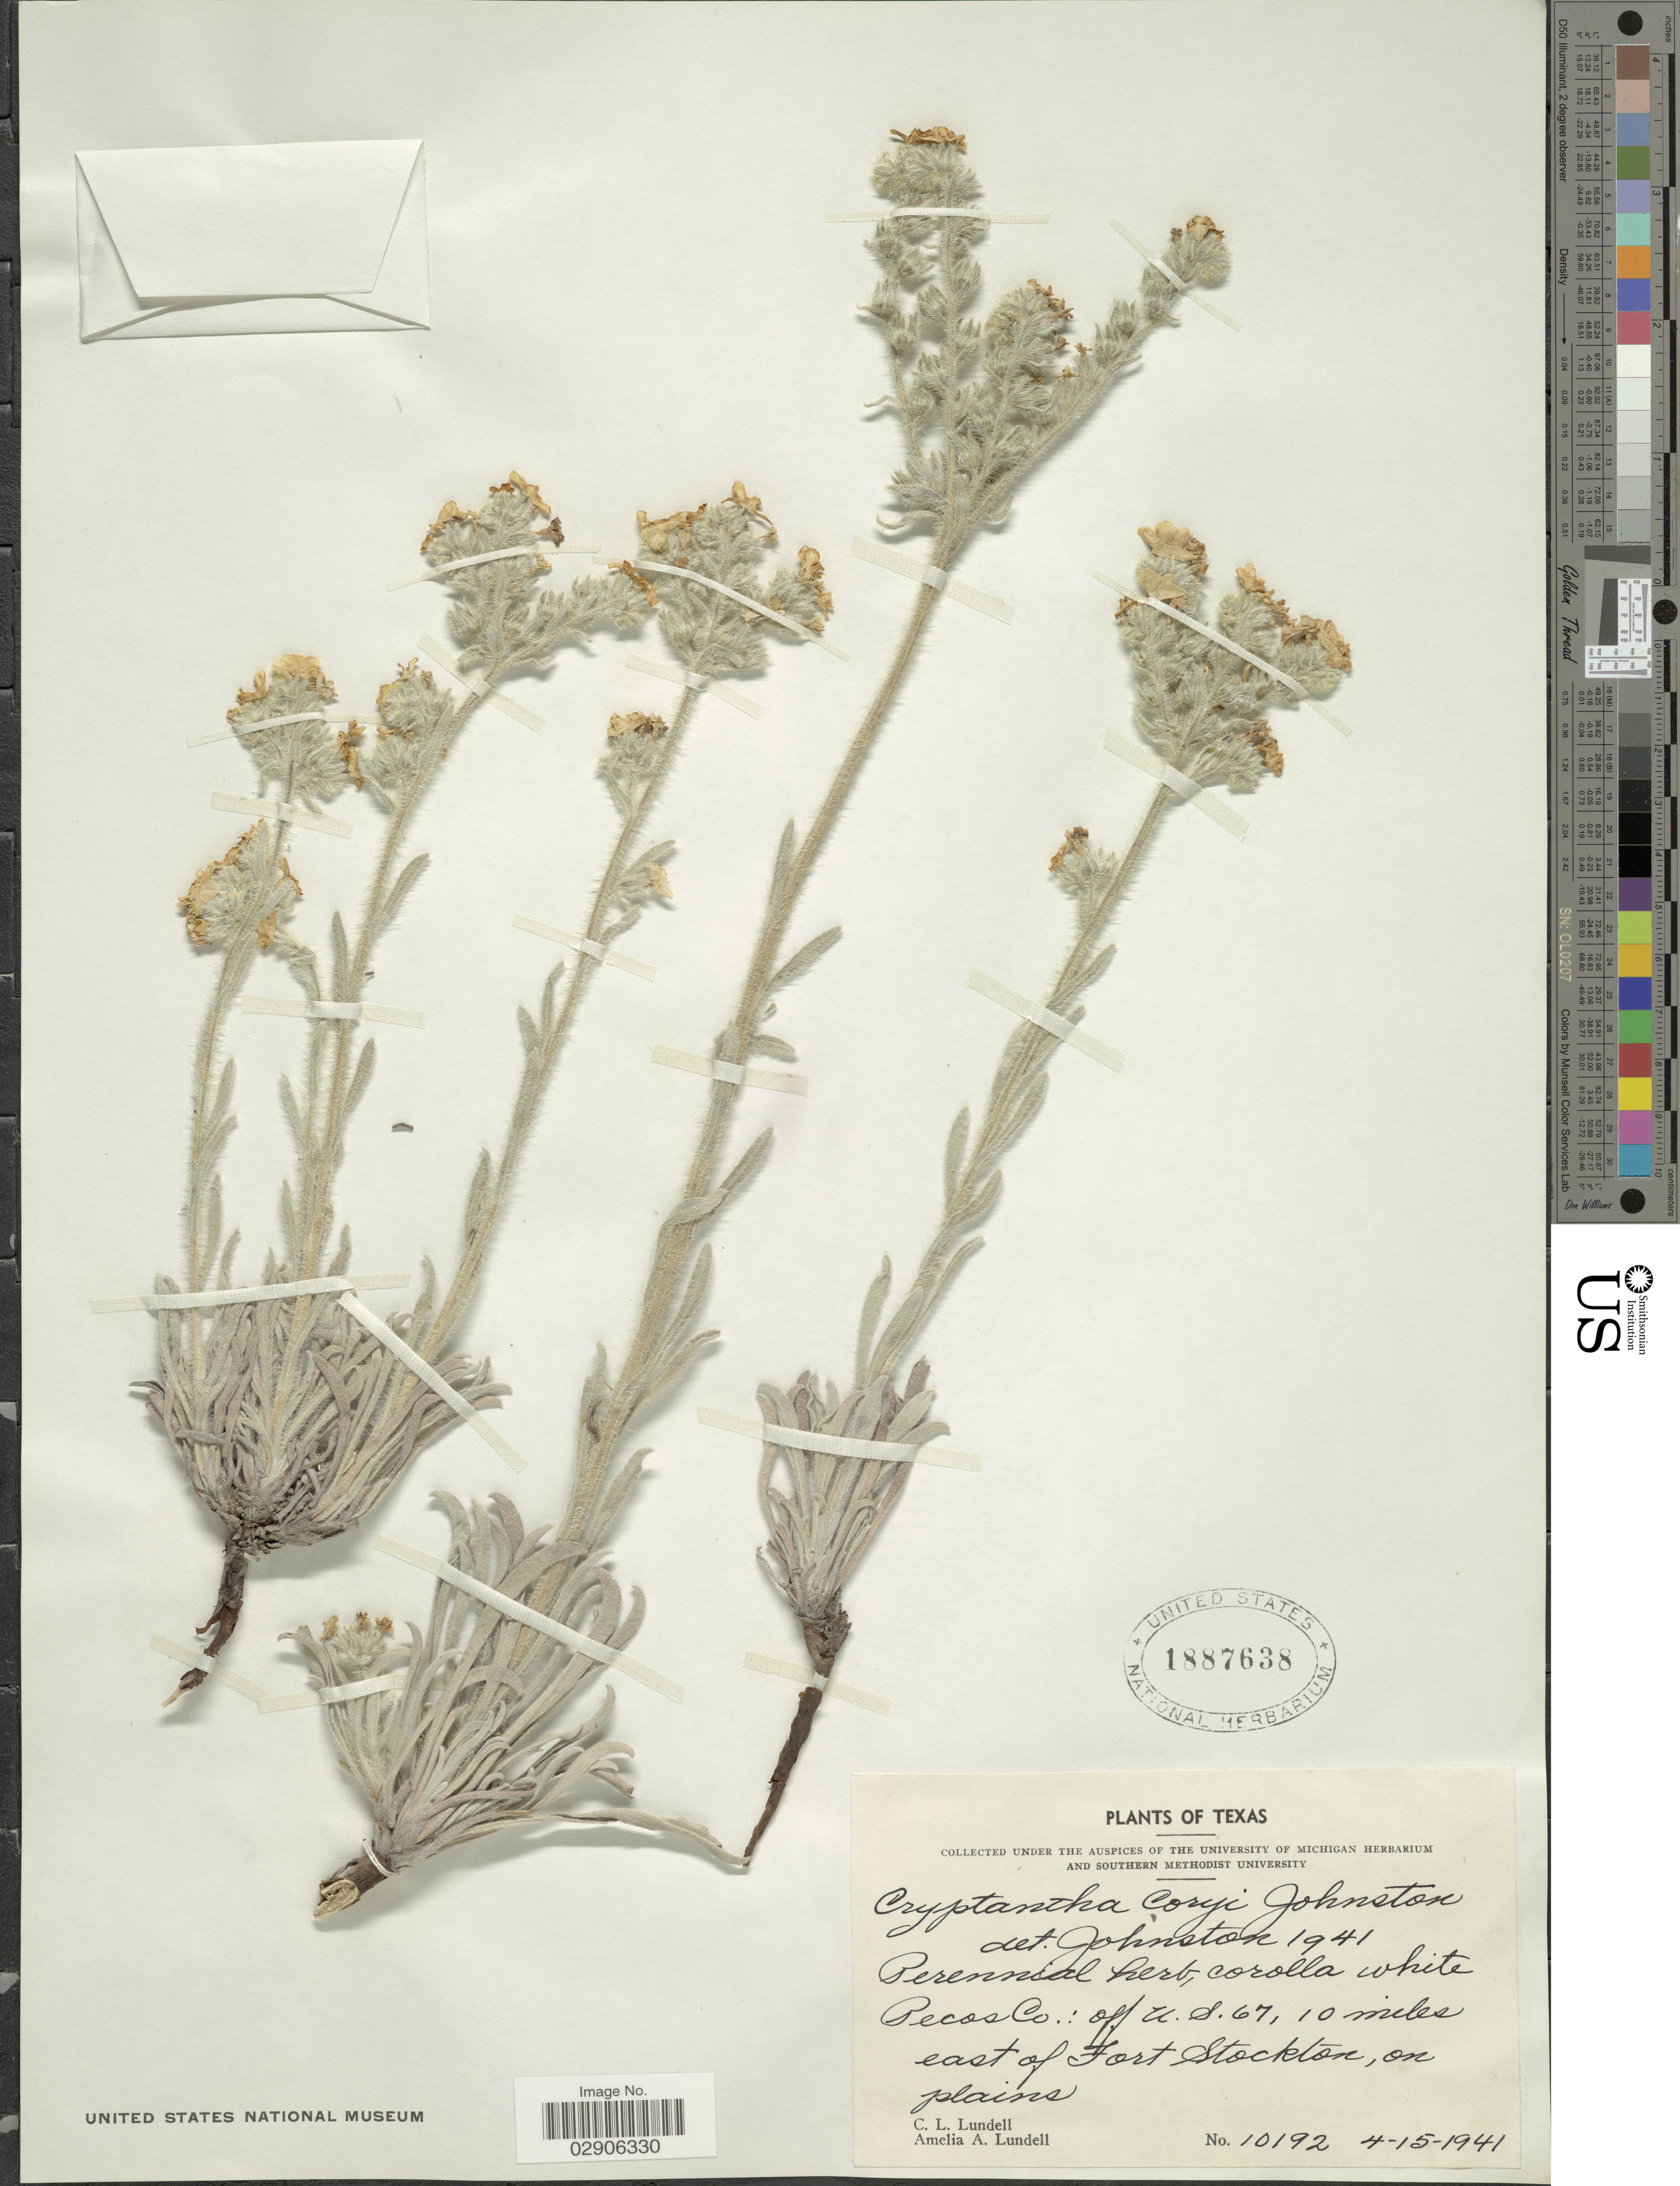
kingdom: Plantae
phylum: Tracheophyta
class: Magnoliopsida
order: Boraginales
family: Boraginaceae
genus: Oreocarya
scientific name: Oreocarya palmeri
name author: (A. Gray) Greene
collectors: C. L. Lundell & A. A. Lundell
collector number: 10192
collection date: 1941-04-15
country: United States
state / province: Texas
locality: Pecos Co.: off U.S. 67, 10 miles east of Fort Stockton, on plains.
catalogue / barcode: US 1887638